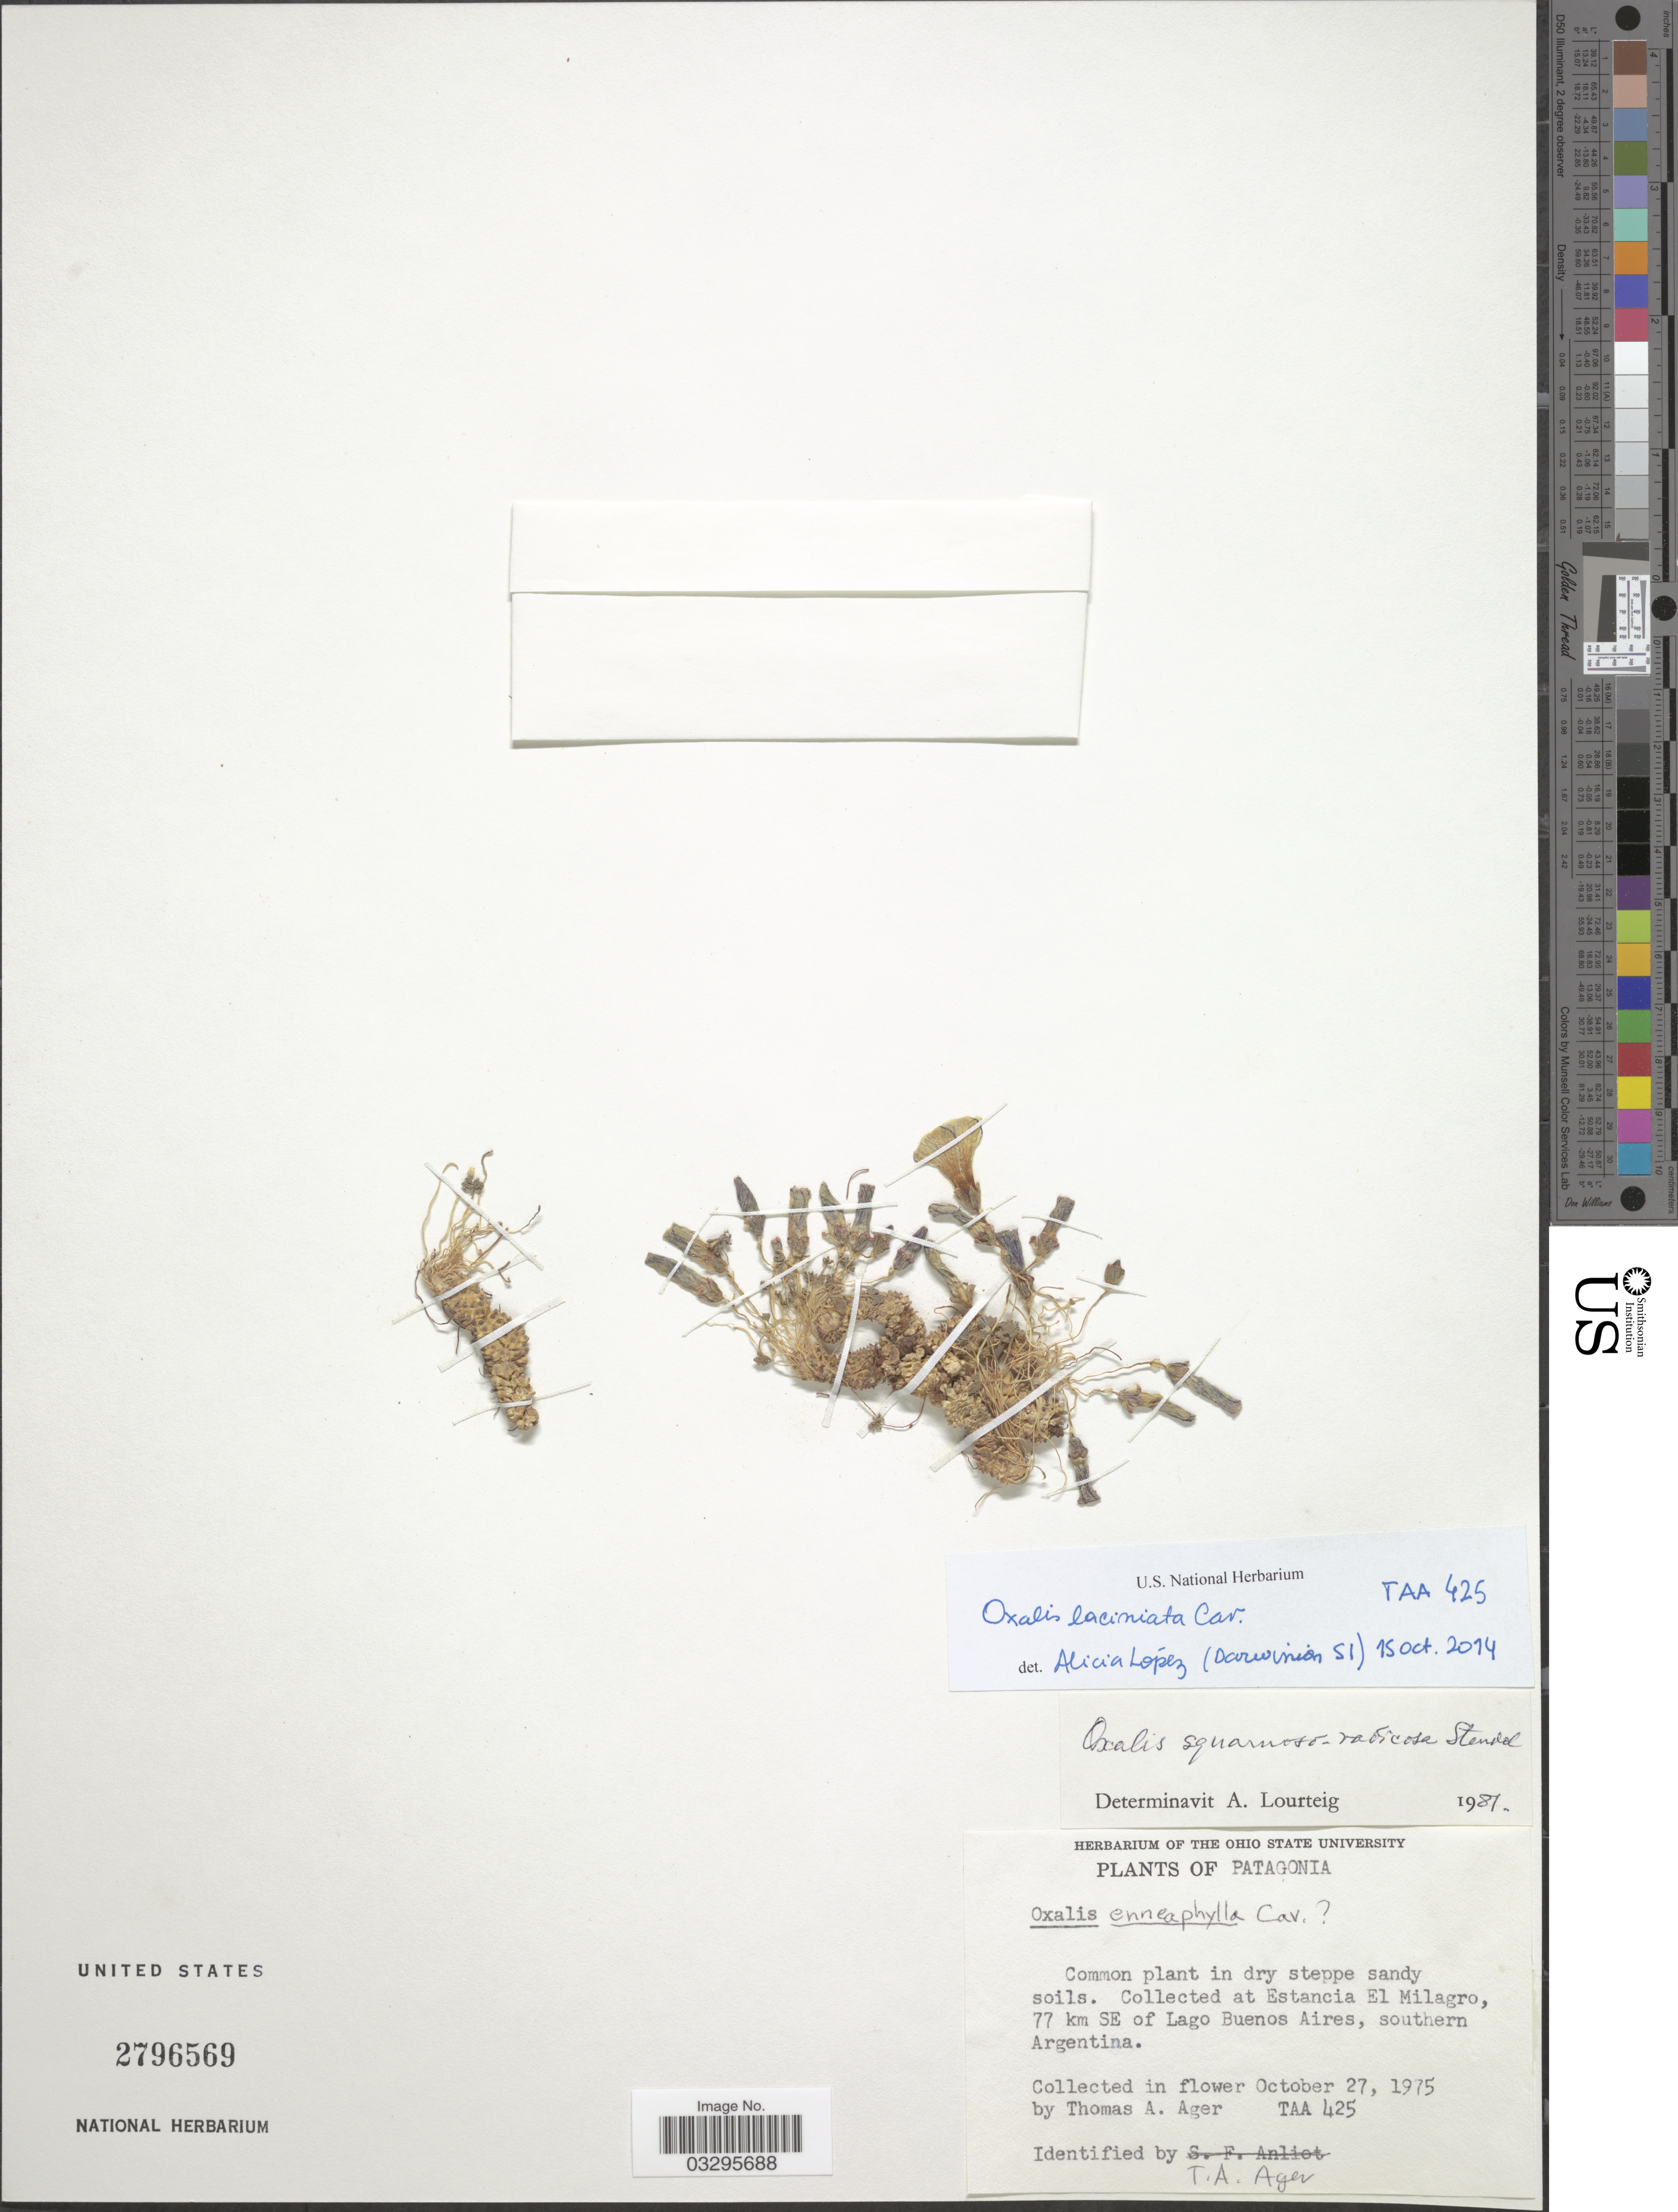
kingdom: Plantae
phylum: Tracheophyta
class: Magnoliopsida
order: Oxalidales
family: Oxalidaceae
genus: Oxalis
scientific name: Oxalis laciniata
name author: Cav.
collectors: T. A. Ager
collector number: TAA425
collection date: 1975-10-27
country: Argentina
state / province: Buenos Aires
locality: Patagonia, at Estancia El Milagro, 77 km SE of Lago Buenos Aires, southern Argentina.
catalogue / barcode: US 2796569